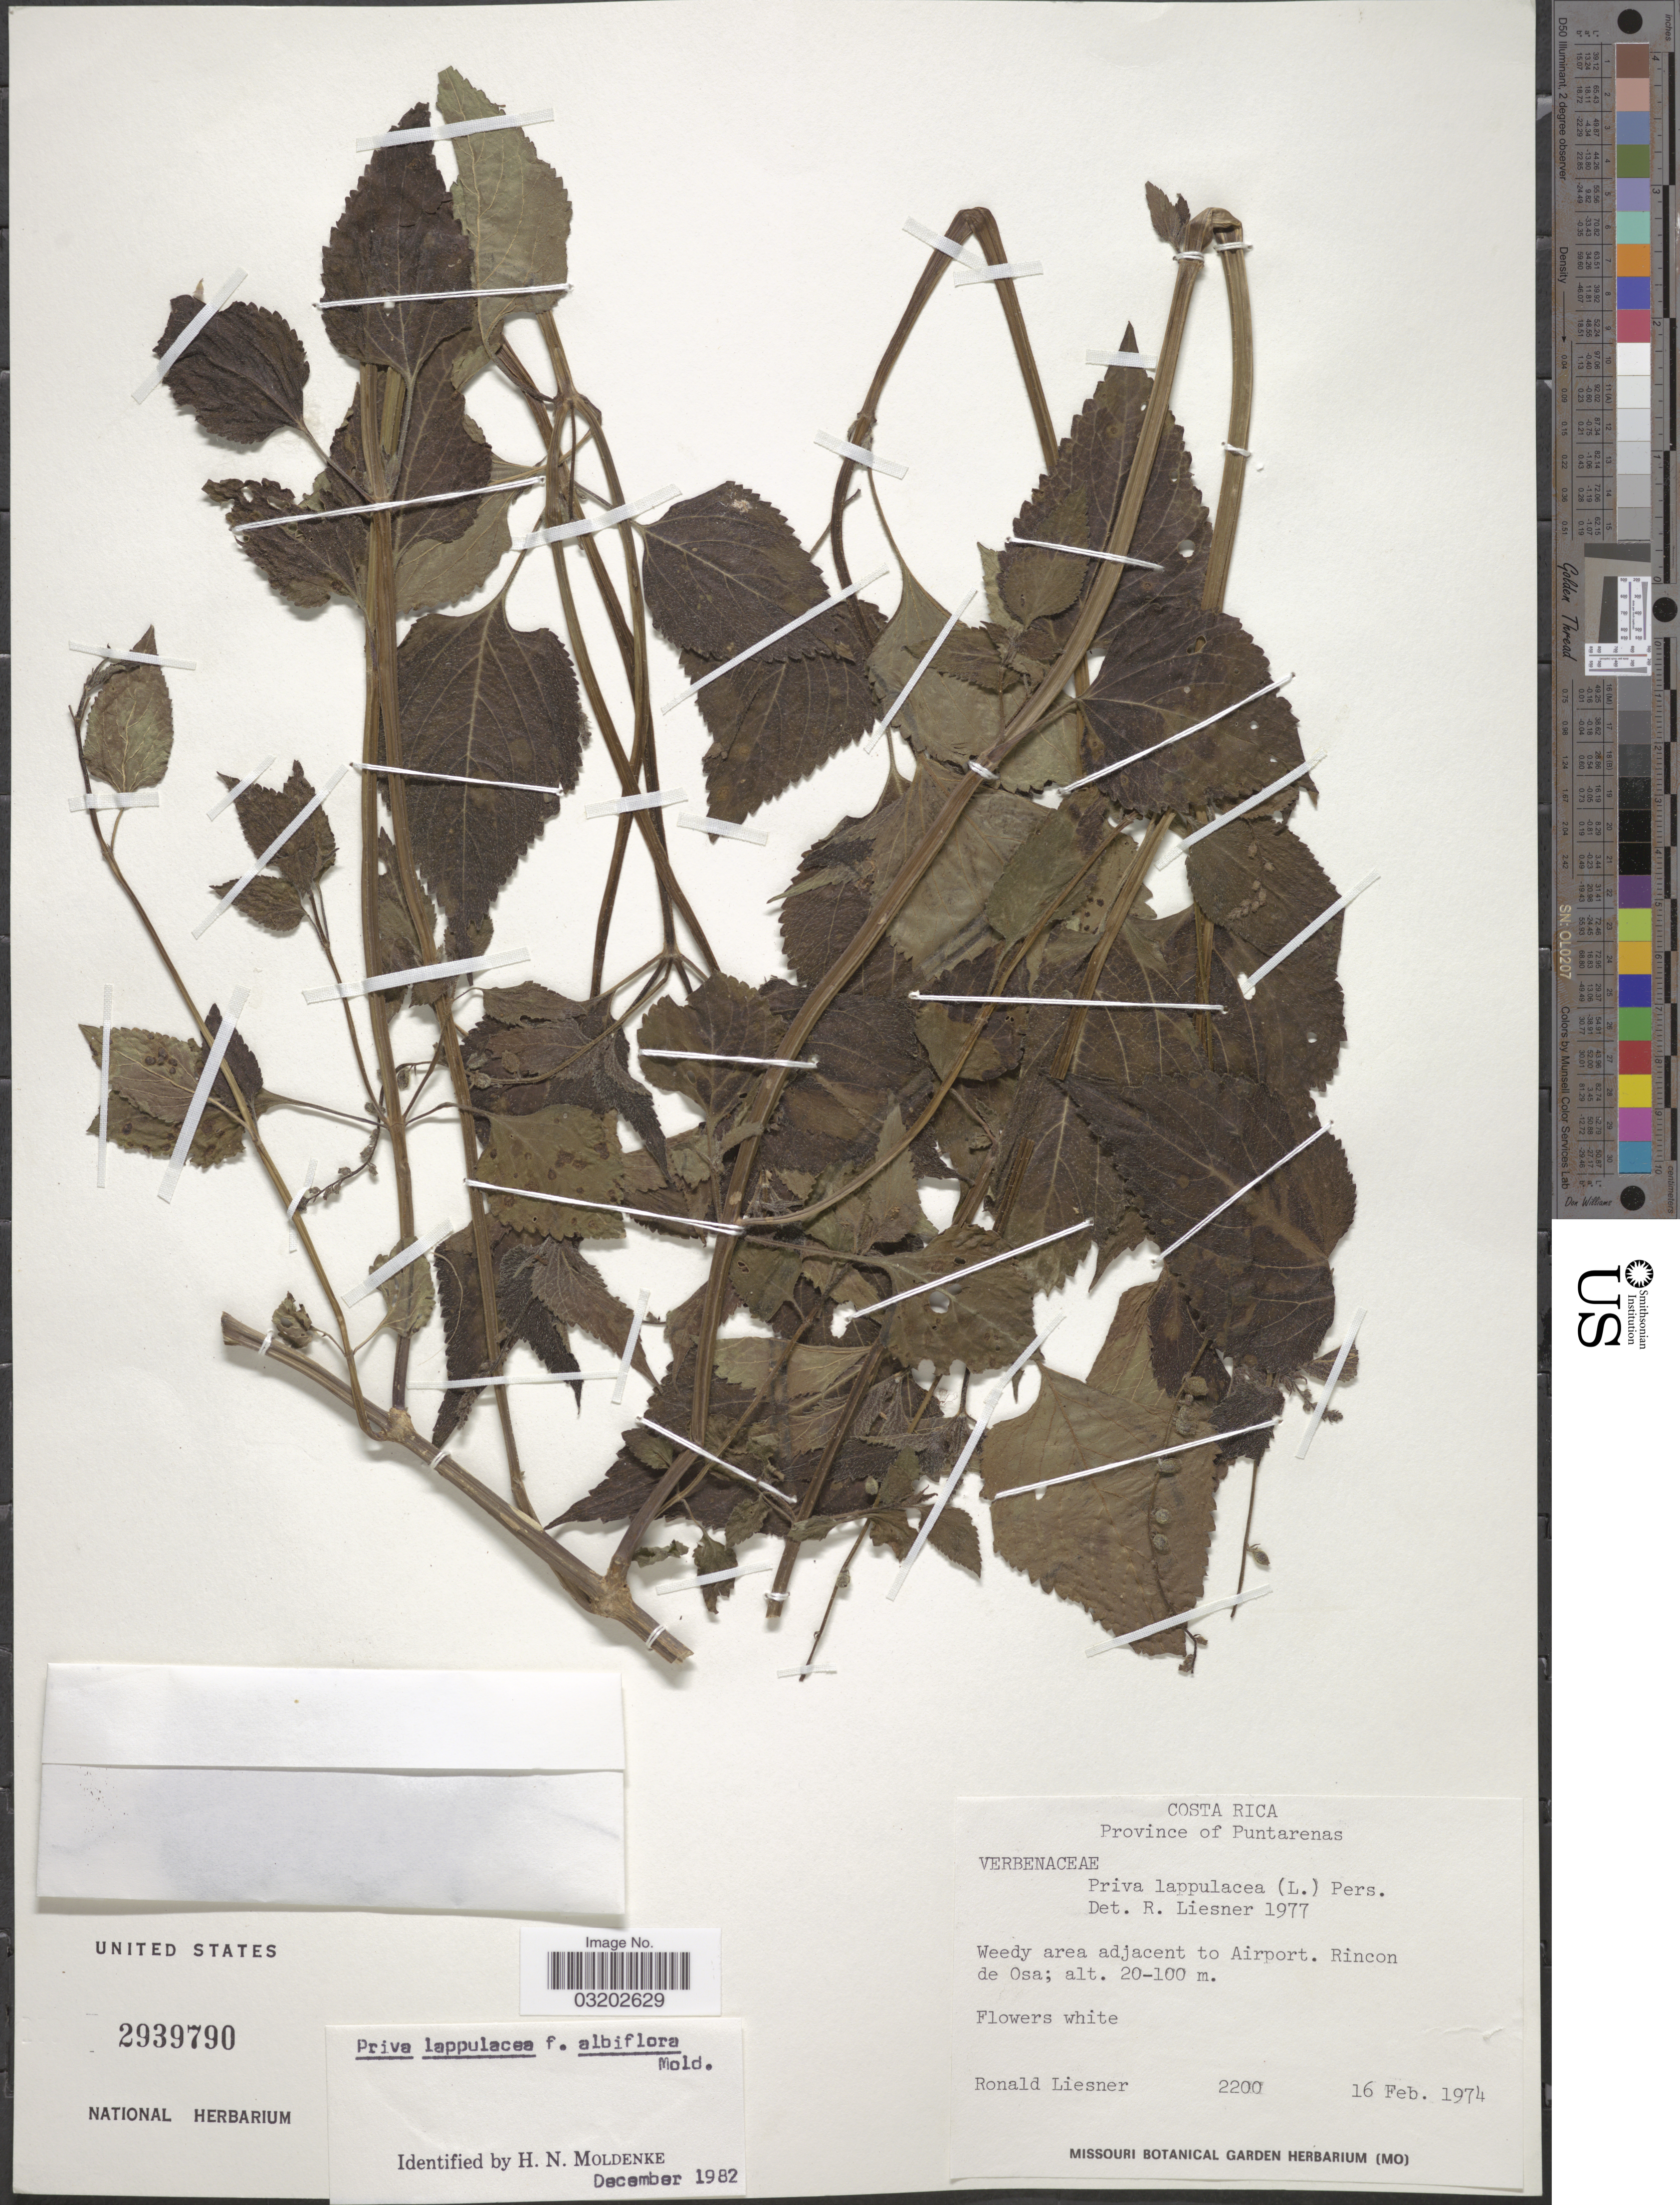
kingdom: Plantae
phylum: Tracheophyta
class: Magnoliopsida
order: Lamiales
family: Verbenaceae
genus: Priva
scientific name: Priva lappulacea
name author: (L.) Pers.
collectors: R. L. Liesner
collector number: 2200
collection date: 1974-02-16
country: Costa Rica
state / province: Puntarenas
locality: Weedy area adjacent to Airport. Rincon de Osa.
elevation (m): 20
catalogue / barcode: US 2939790